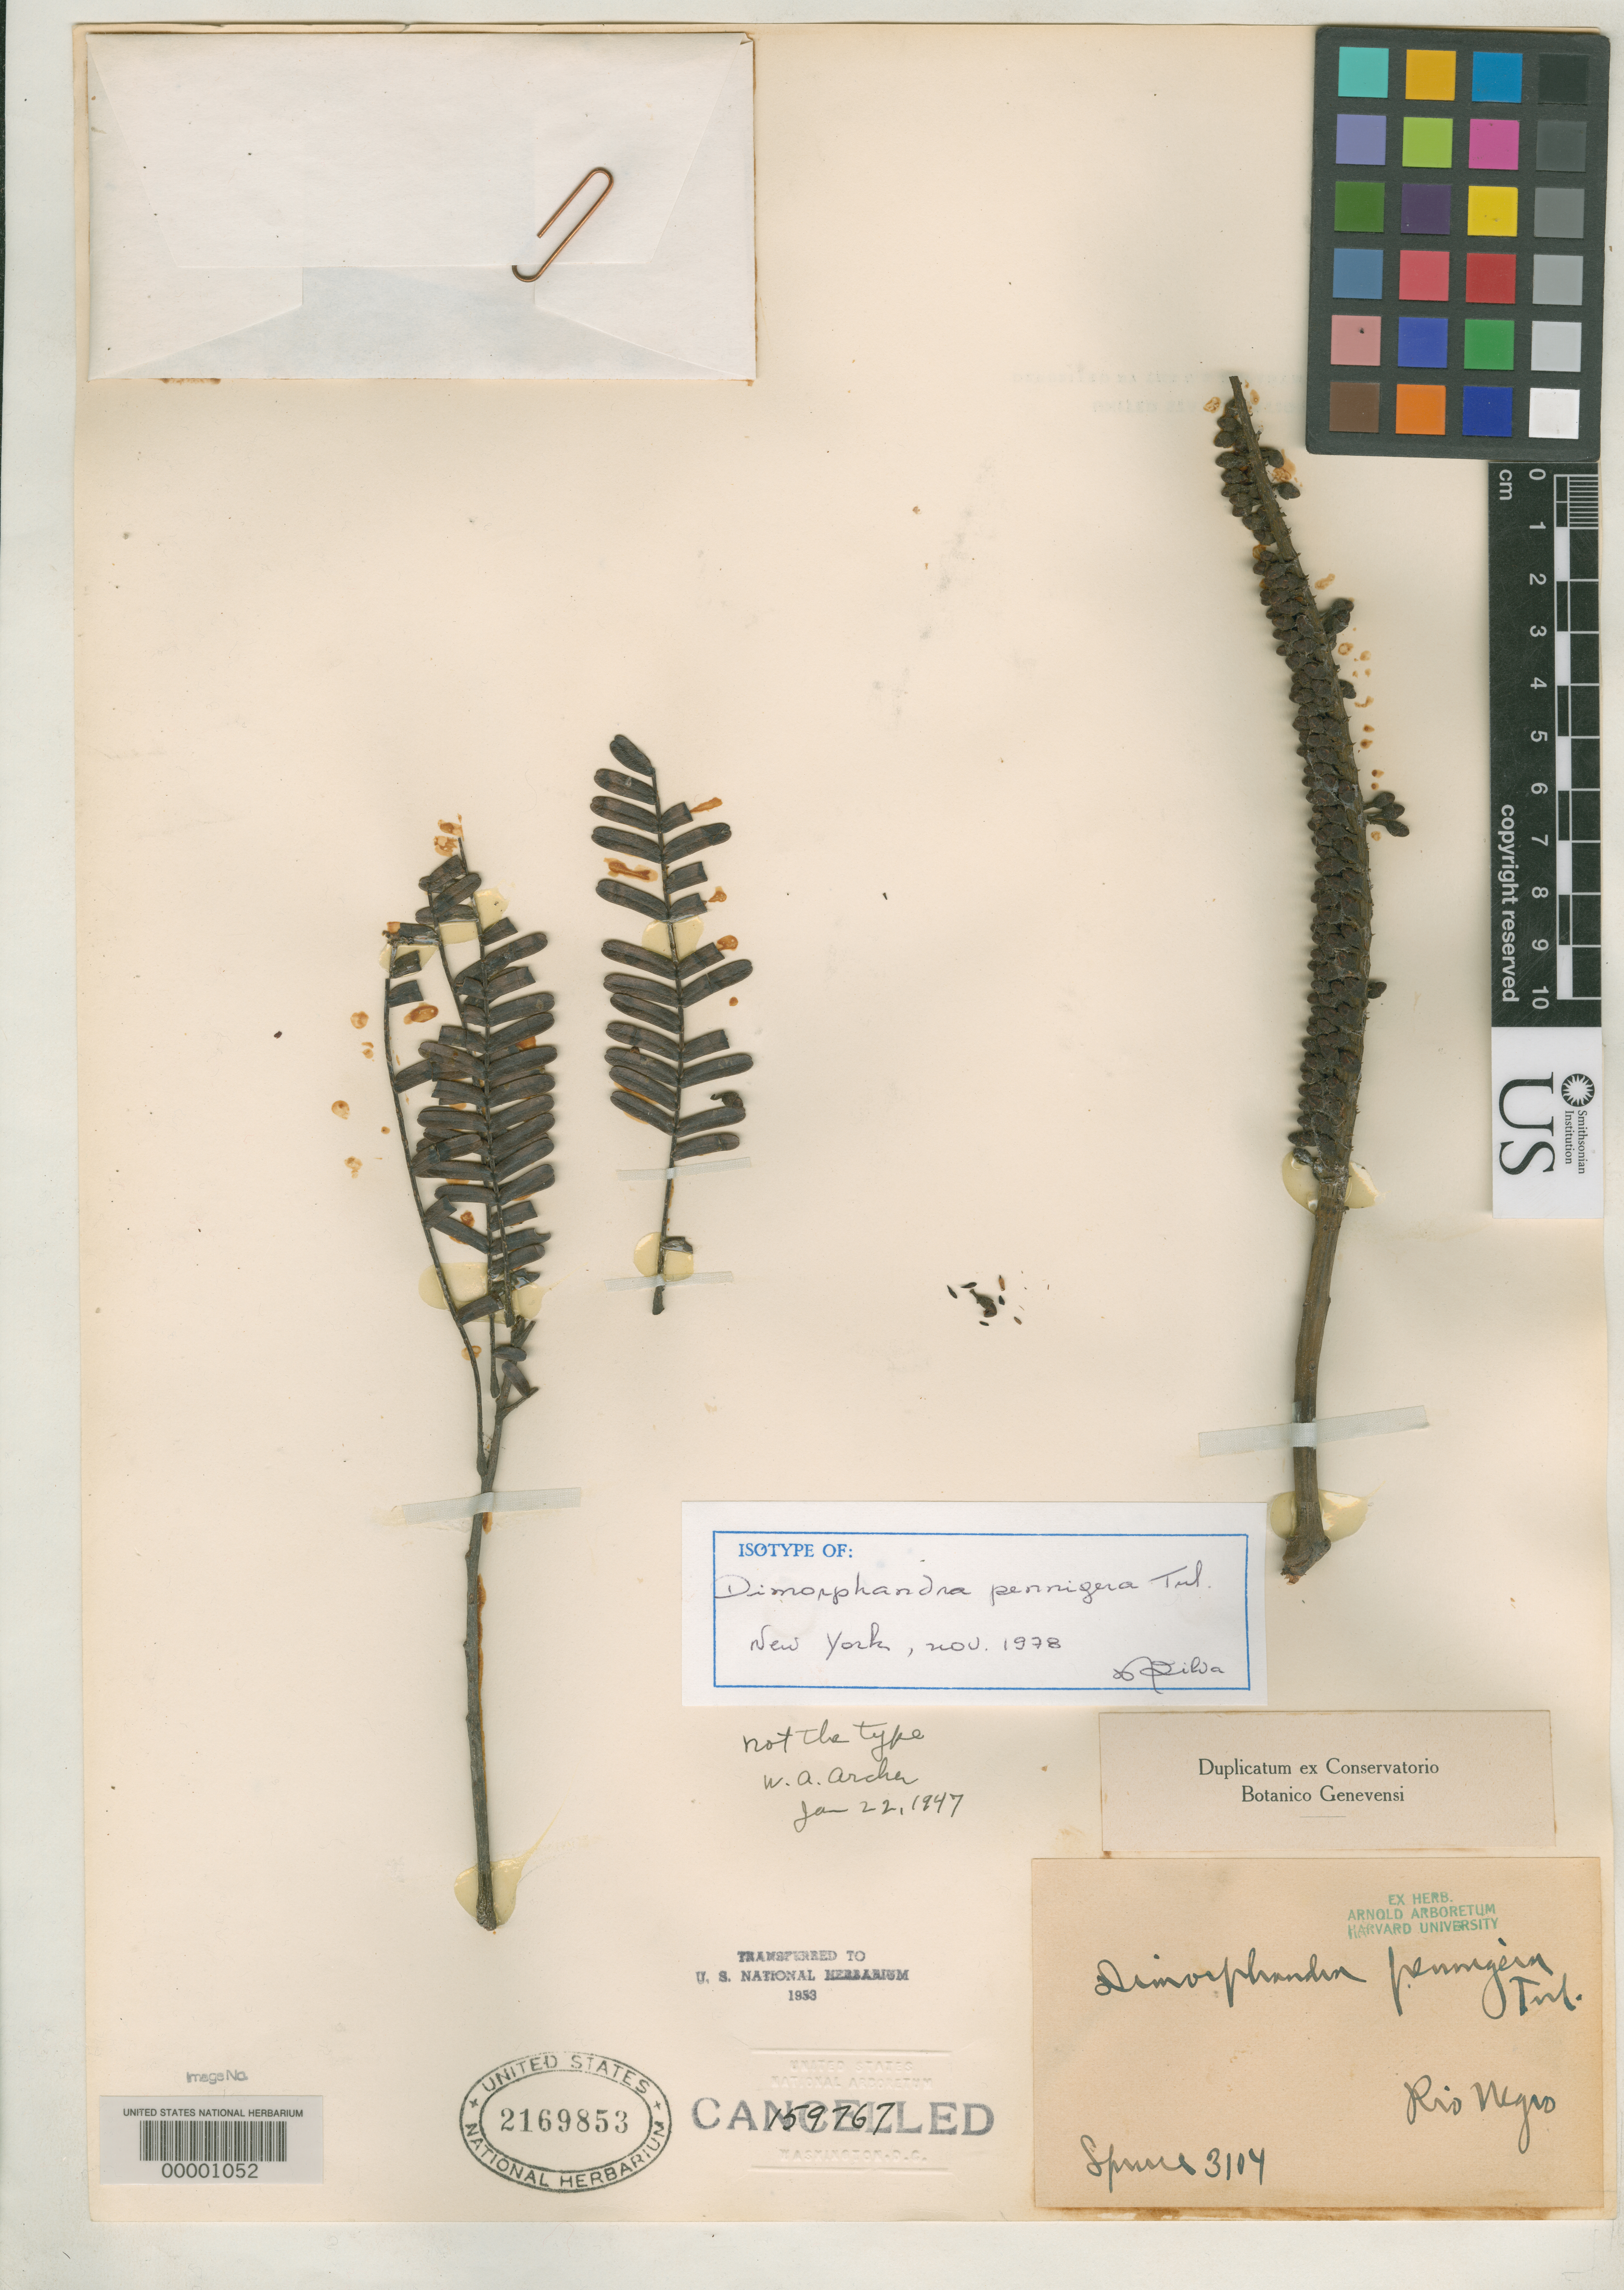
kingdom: Plantae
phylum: Tracheophyta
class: Magnoliopsida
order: Fabales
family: Fabaceae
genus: Dimorphandra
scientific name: Dimorphandra pennigera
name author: Tul.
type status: Isotype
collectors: R. Spruce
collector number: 3104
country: Brazil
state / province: Amazonas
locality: Rio Negro.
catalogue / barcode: US 2169853